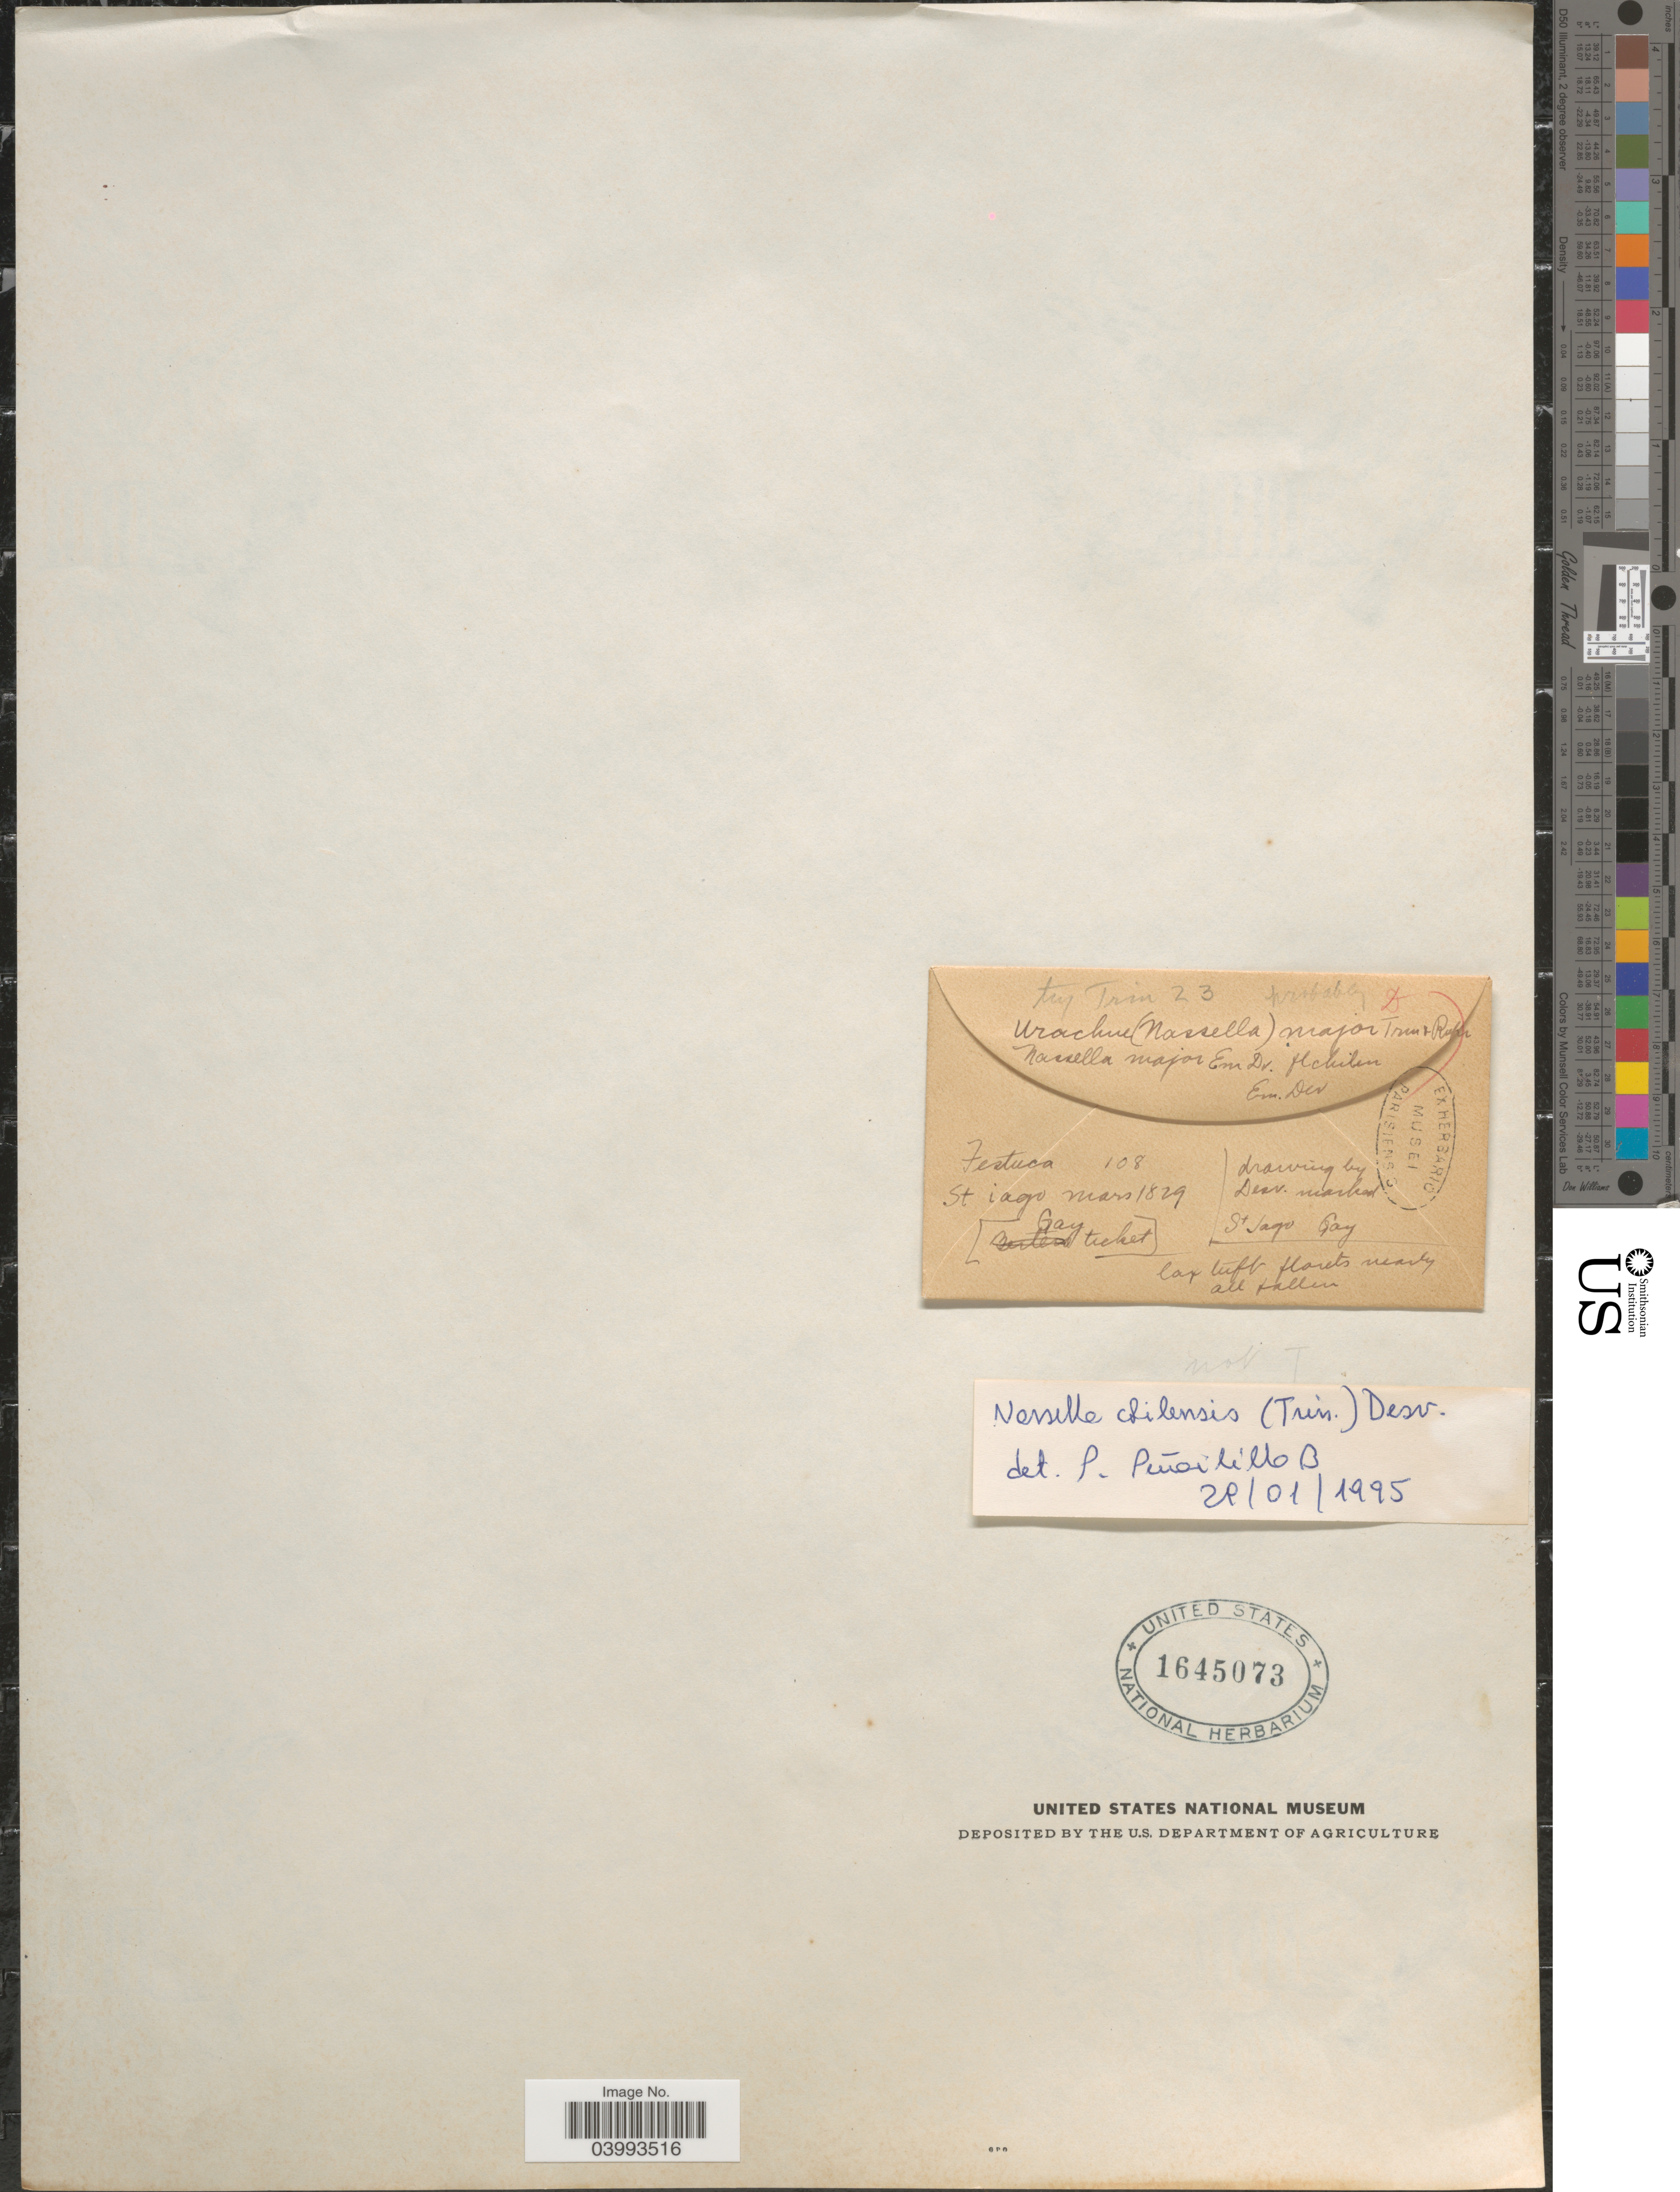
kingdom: Plantae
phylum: Tracheophyta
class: Liliopsida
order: Poales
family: Poaceae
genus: Nassella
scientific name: Nassella chilensis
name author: (Trin.) É. Desv.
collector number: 108?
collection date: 1829-03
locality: St Jago. [unsure placement]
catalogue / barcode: US 1645073